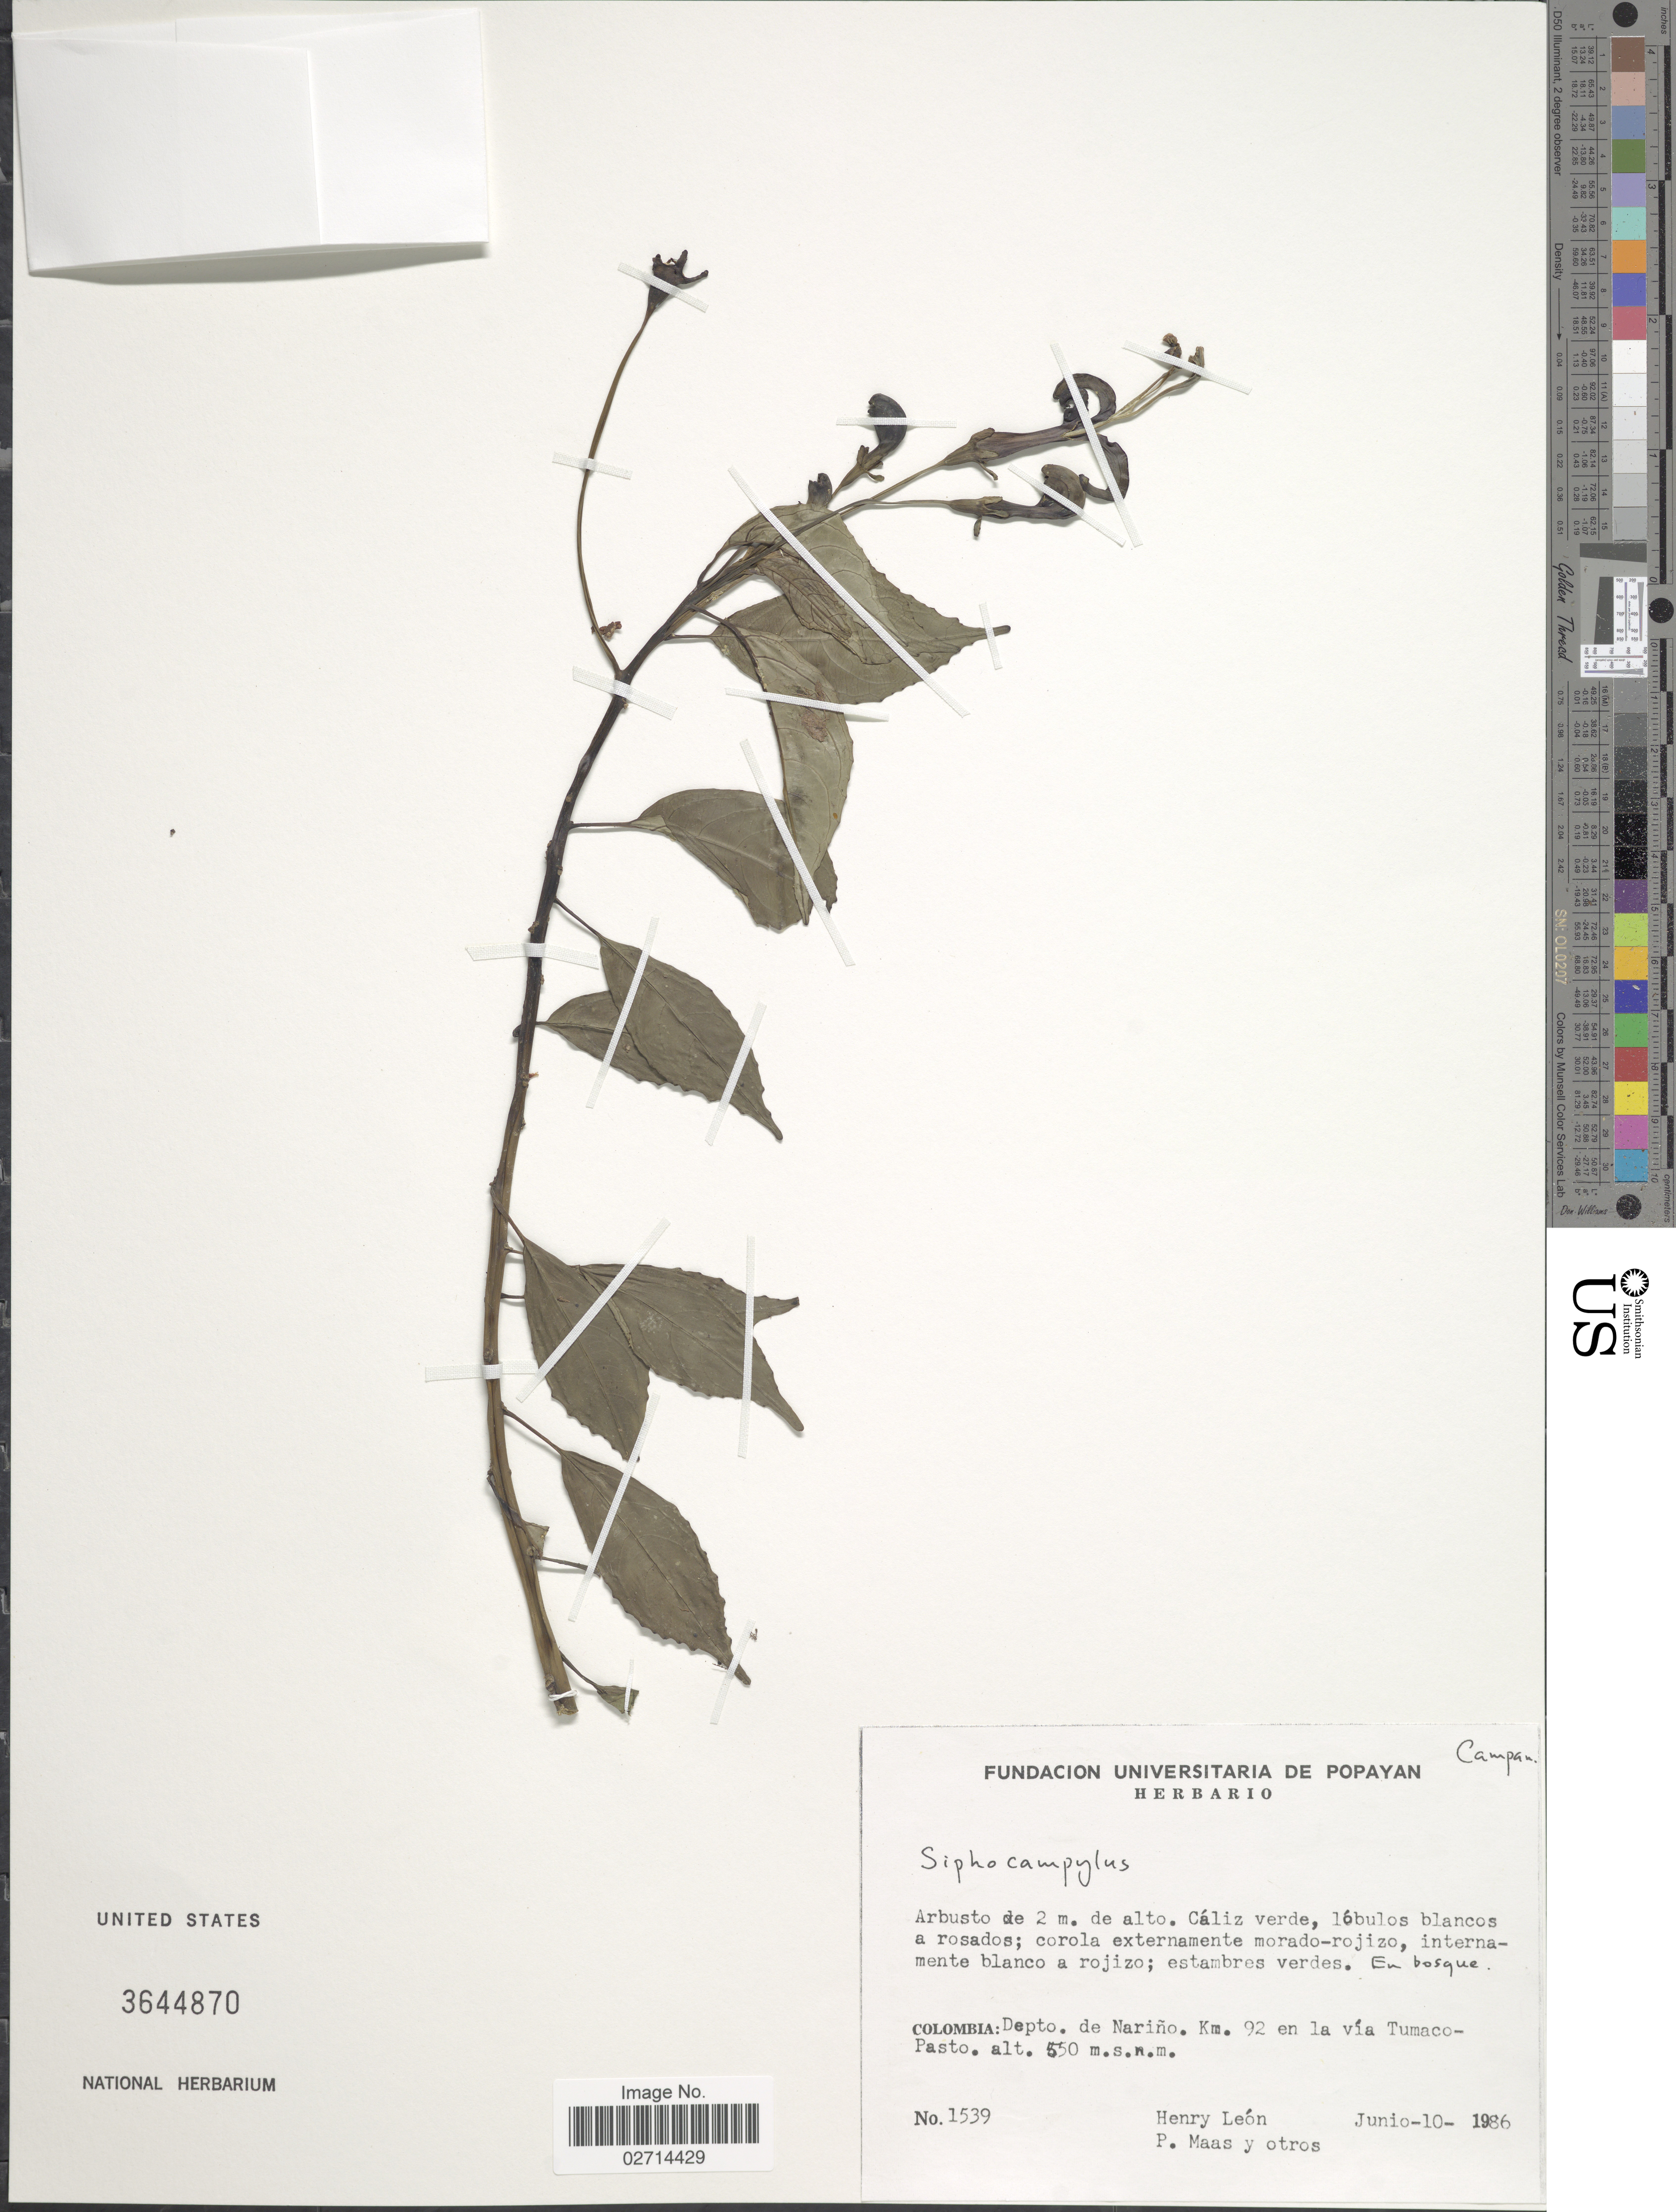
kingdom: Plantae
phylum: Tracheophyta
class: Magnoliopsida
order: Asterales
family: Campanulaceae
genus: Siphocampylus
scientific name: Siphocampylus sp.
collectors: Henry Leon, P. Maas & et al.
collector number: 1539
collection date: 1986-06-10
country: Colombia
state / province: Nariño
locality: Km. 92 en la via Tumaco-Pasto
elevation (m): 550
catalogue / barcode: US 3644870